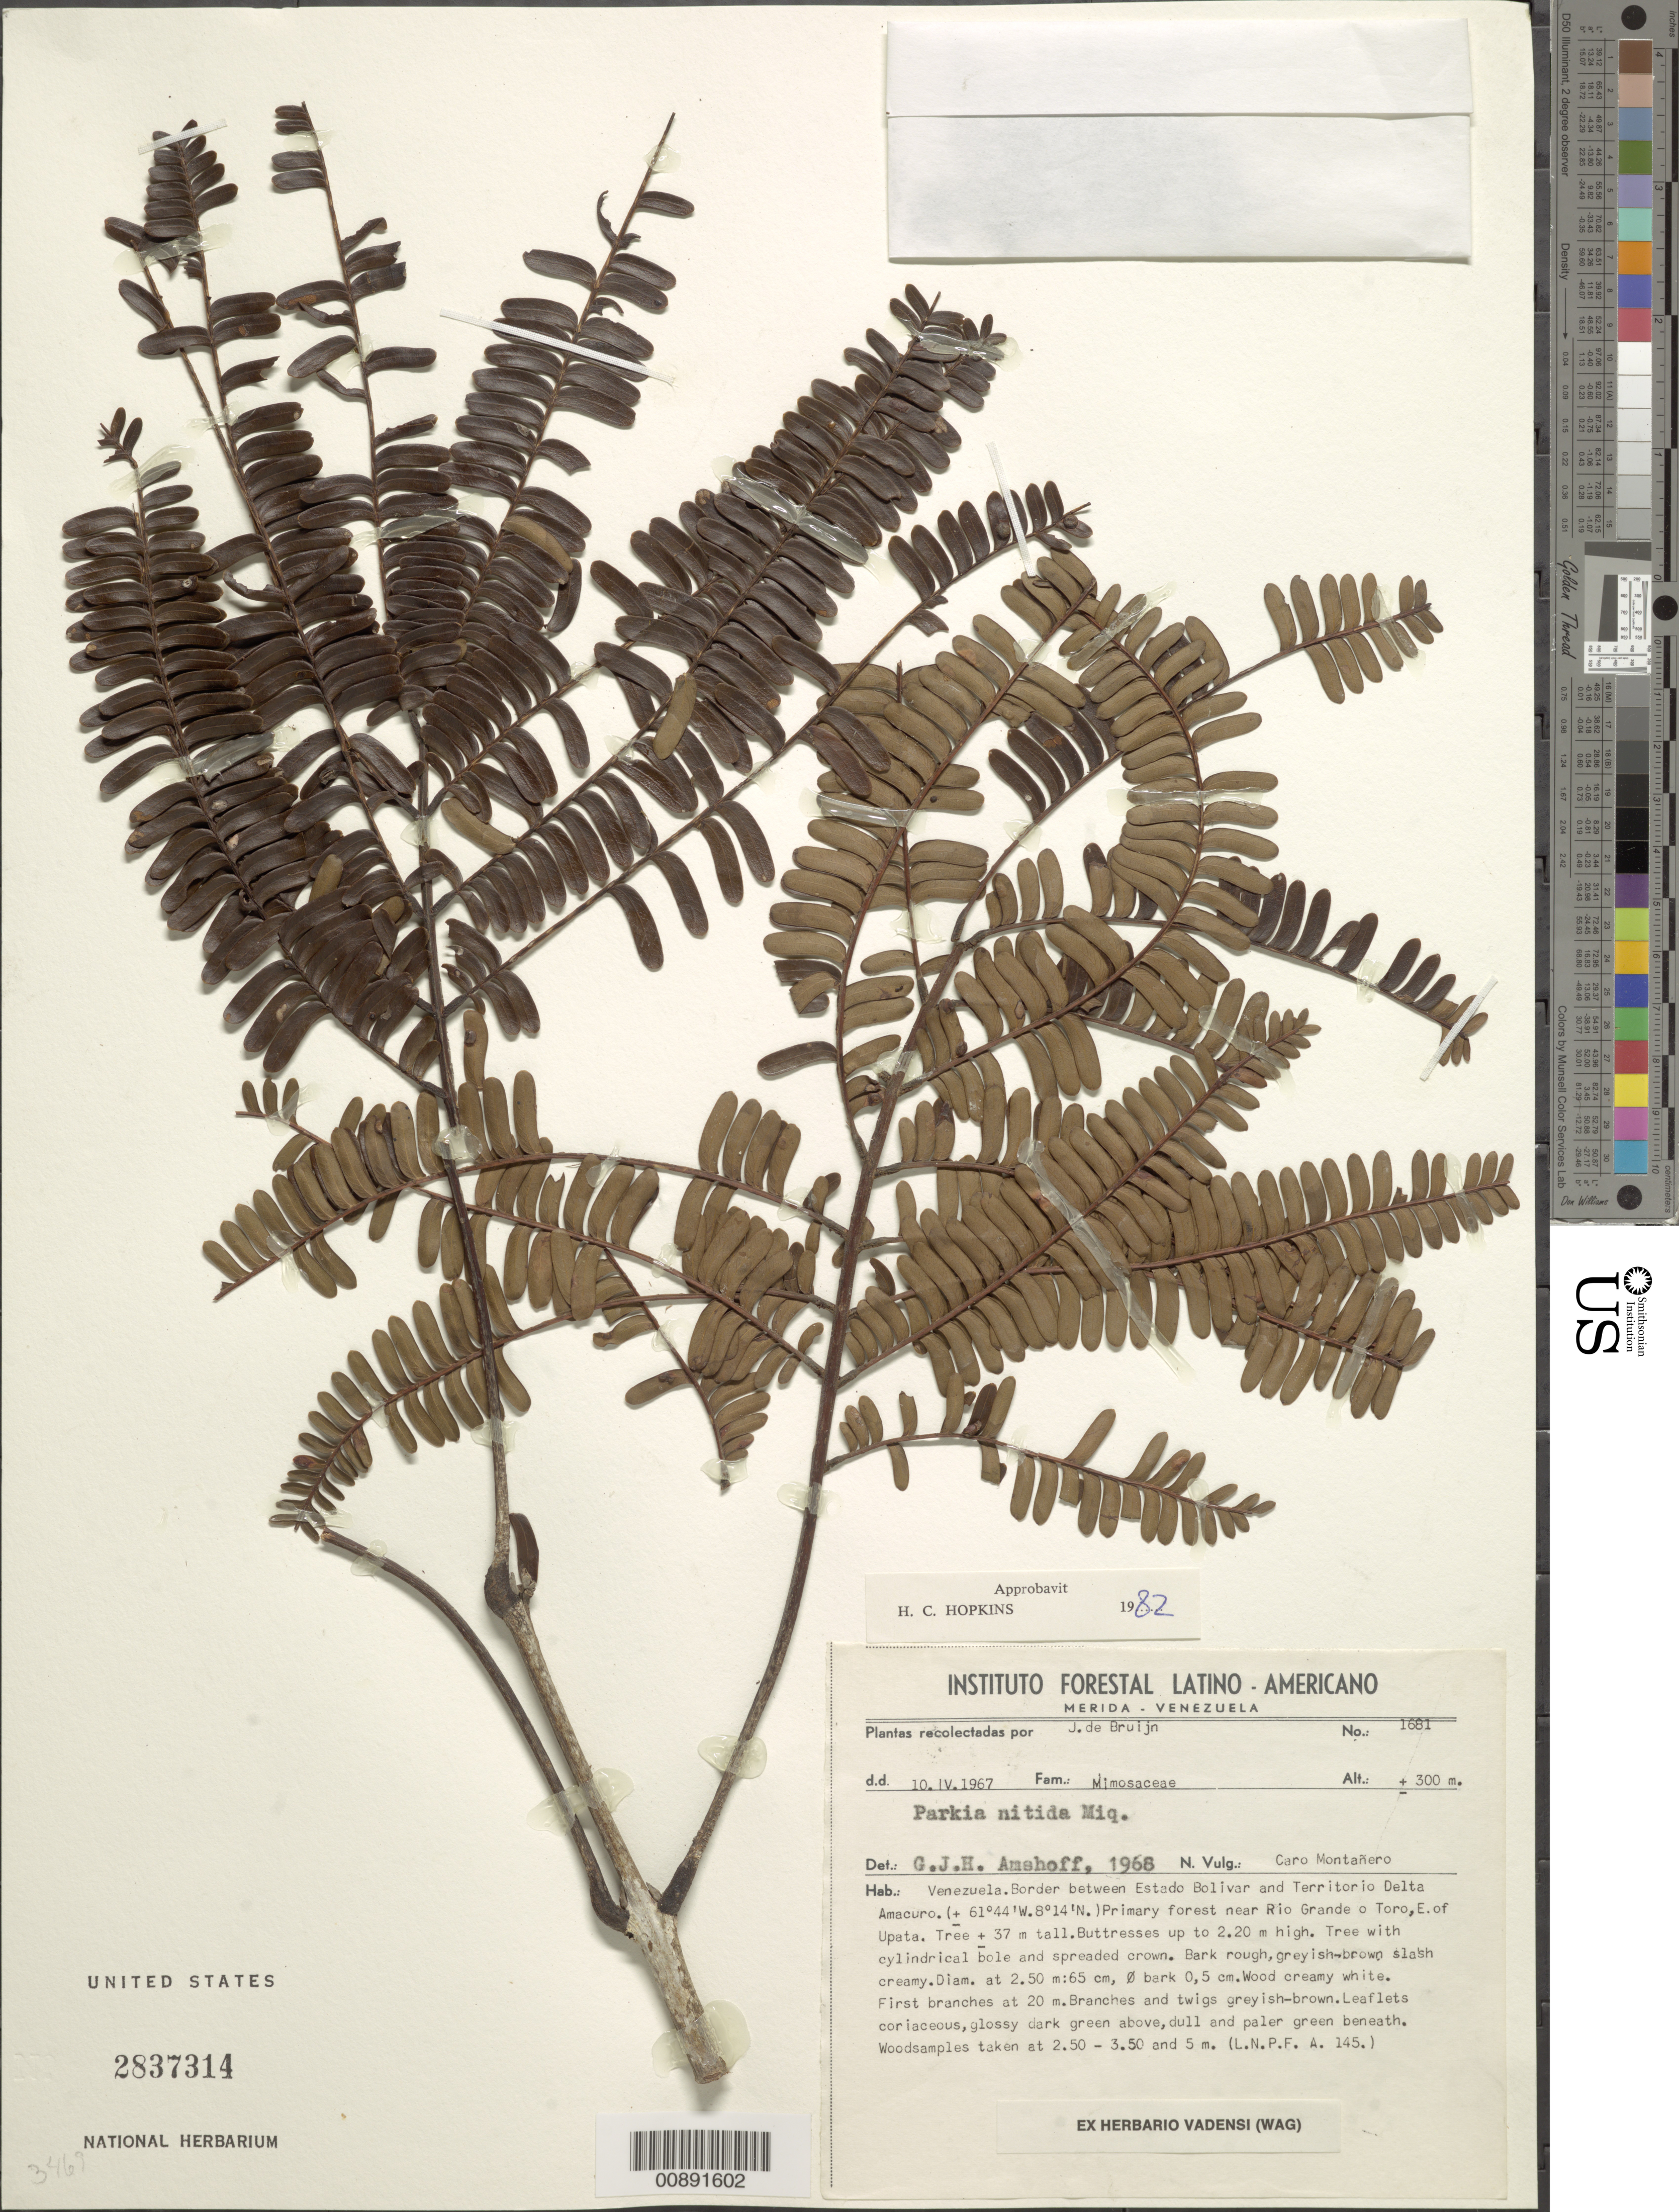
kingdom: Plantae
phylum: Tracheophyta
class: Magnoliopsida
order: Fabales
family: Fabaceae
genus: Parkia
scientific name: Parkia nitida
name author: Miq.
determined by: Hopkins, H. C.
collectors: J. Bruijn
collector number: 1681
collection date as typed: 10-Apr-67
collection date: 1967-04-10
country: Venezuela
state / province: Bolívar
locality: Estado Bolívar and Territorío Delta Amacuro border, near Río Grande o Toro, E of Upata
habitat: Primary forest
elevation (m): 300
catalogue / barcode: US 2837314